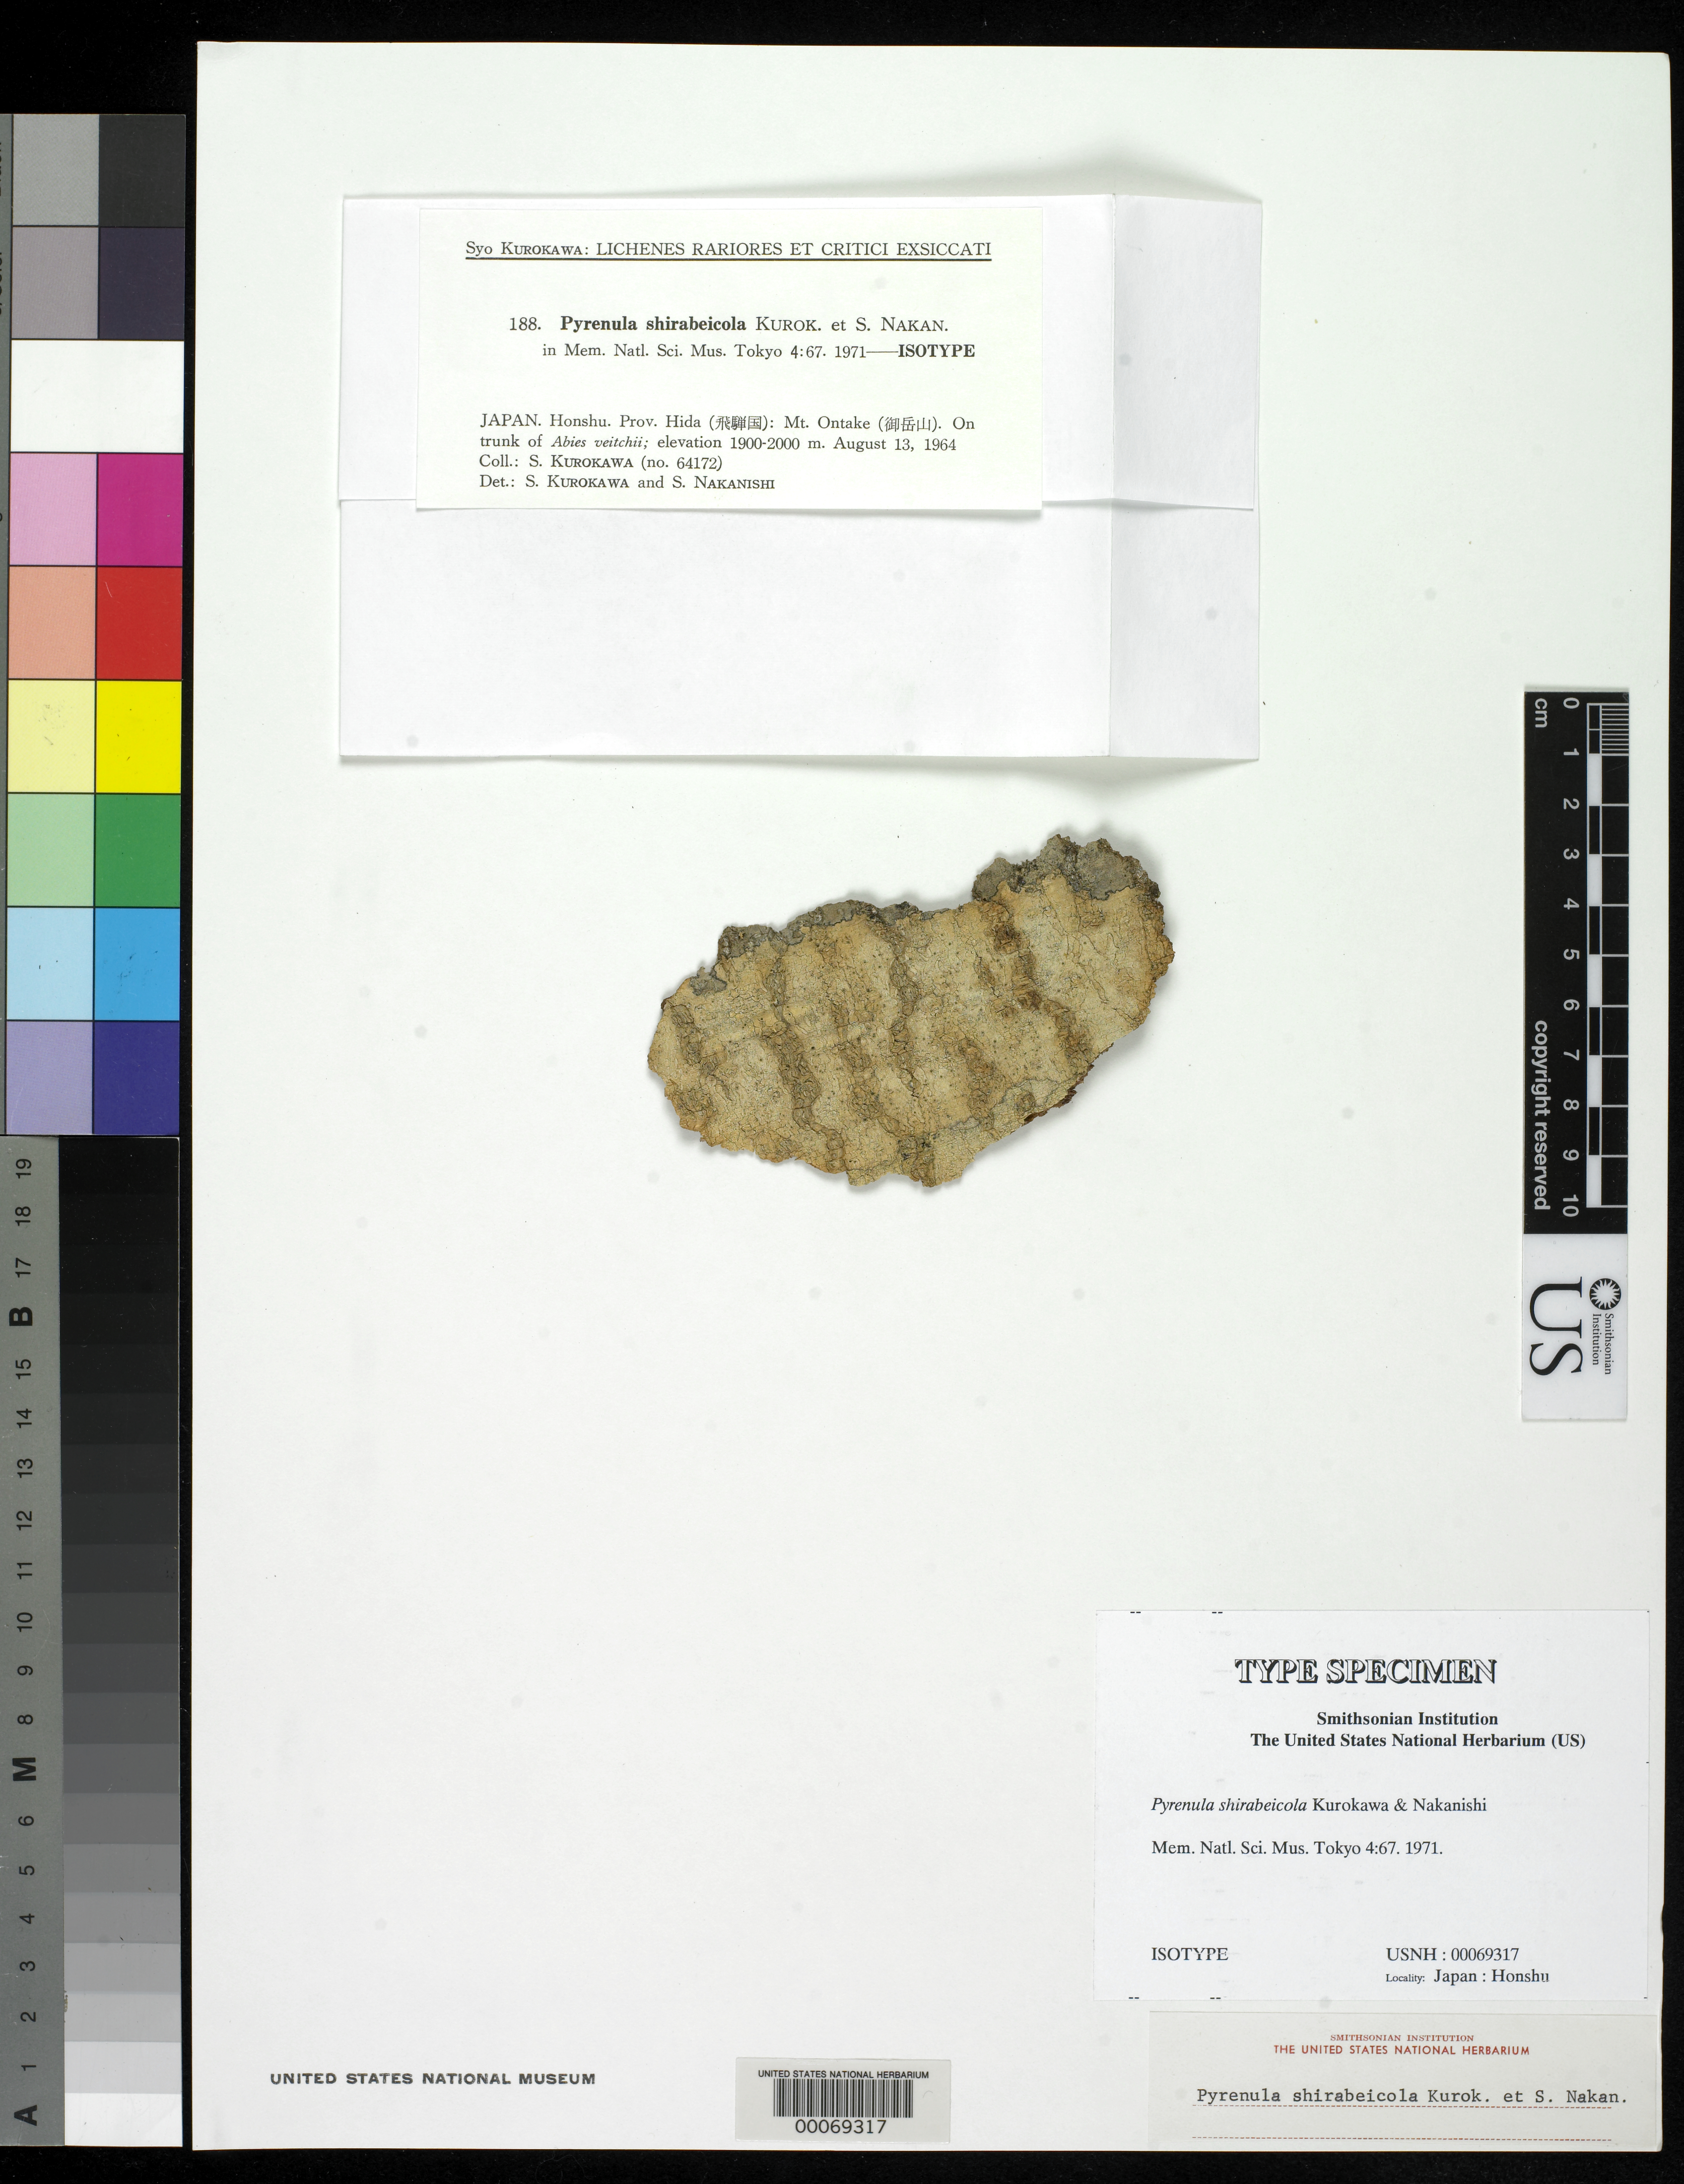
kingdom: Fungi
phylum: Ascomycota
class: Eurotiomycetes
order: Pyrenulales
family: Pyrenulaceae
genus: Pyrenula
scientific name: Pyrenula shirabeicola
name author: Kurok. & Nakanishi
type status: Isotype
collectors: S. Kurokawa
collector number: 64172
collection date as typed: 13 Aug 1964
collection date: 1964-08-13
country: Japan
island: Honshu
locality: Mt. Ontake.